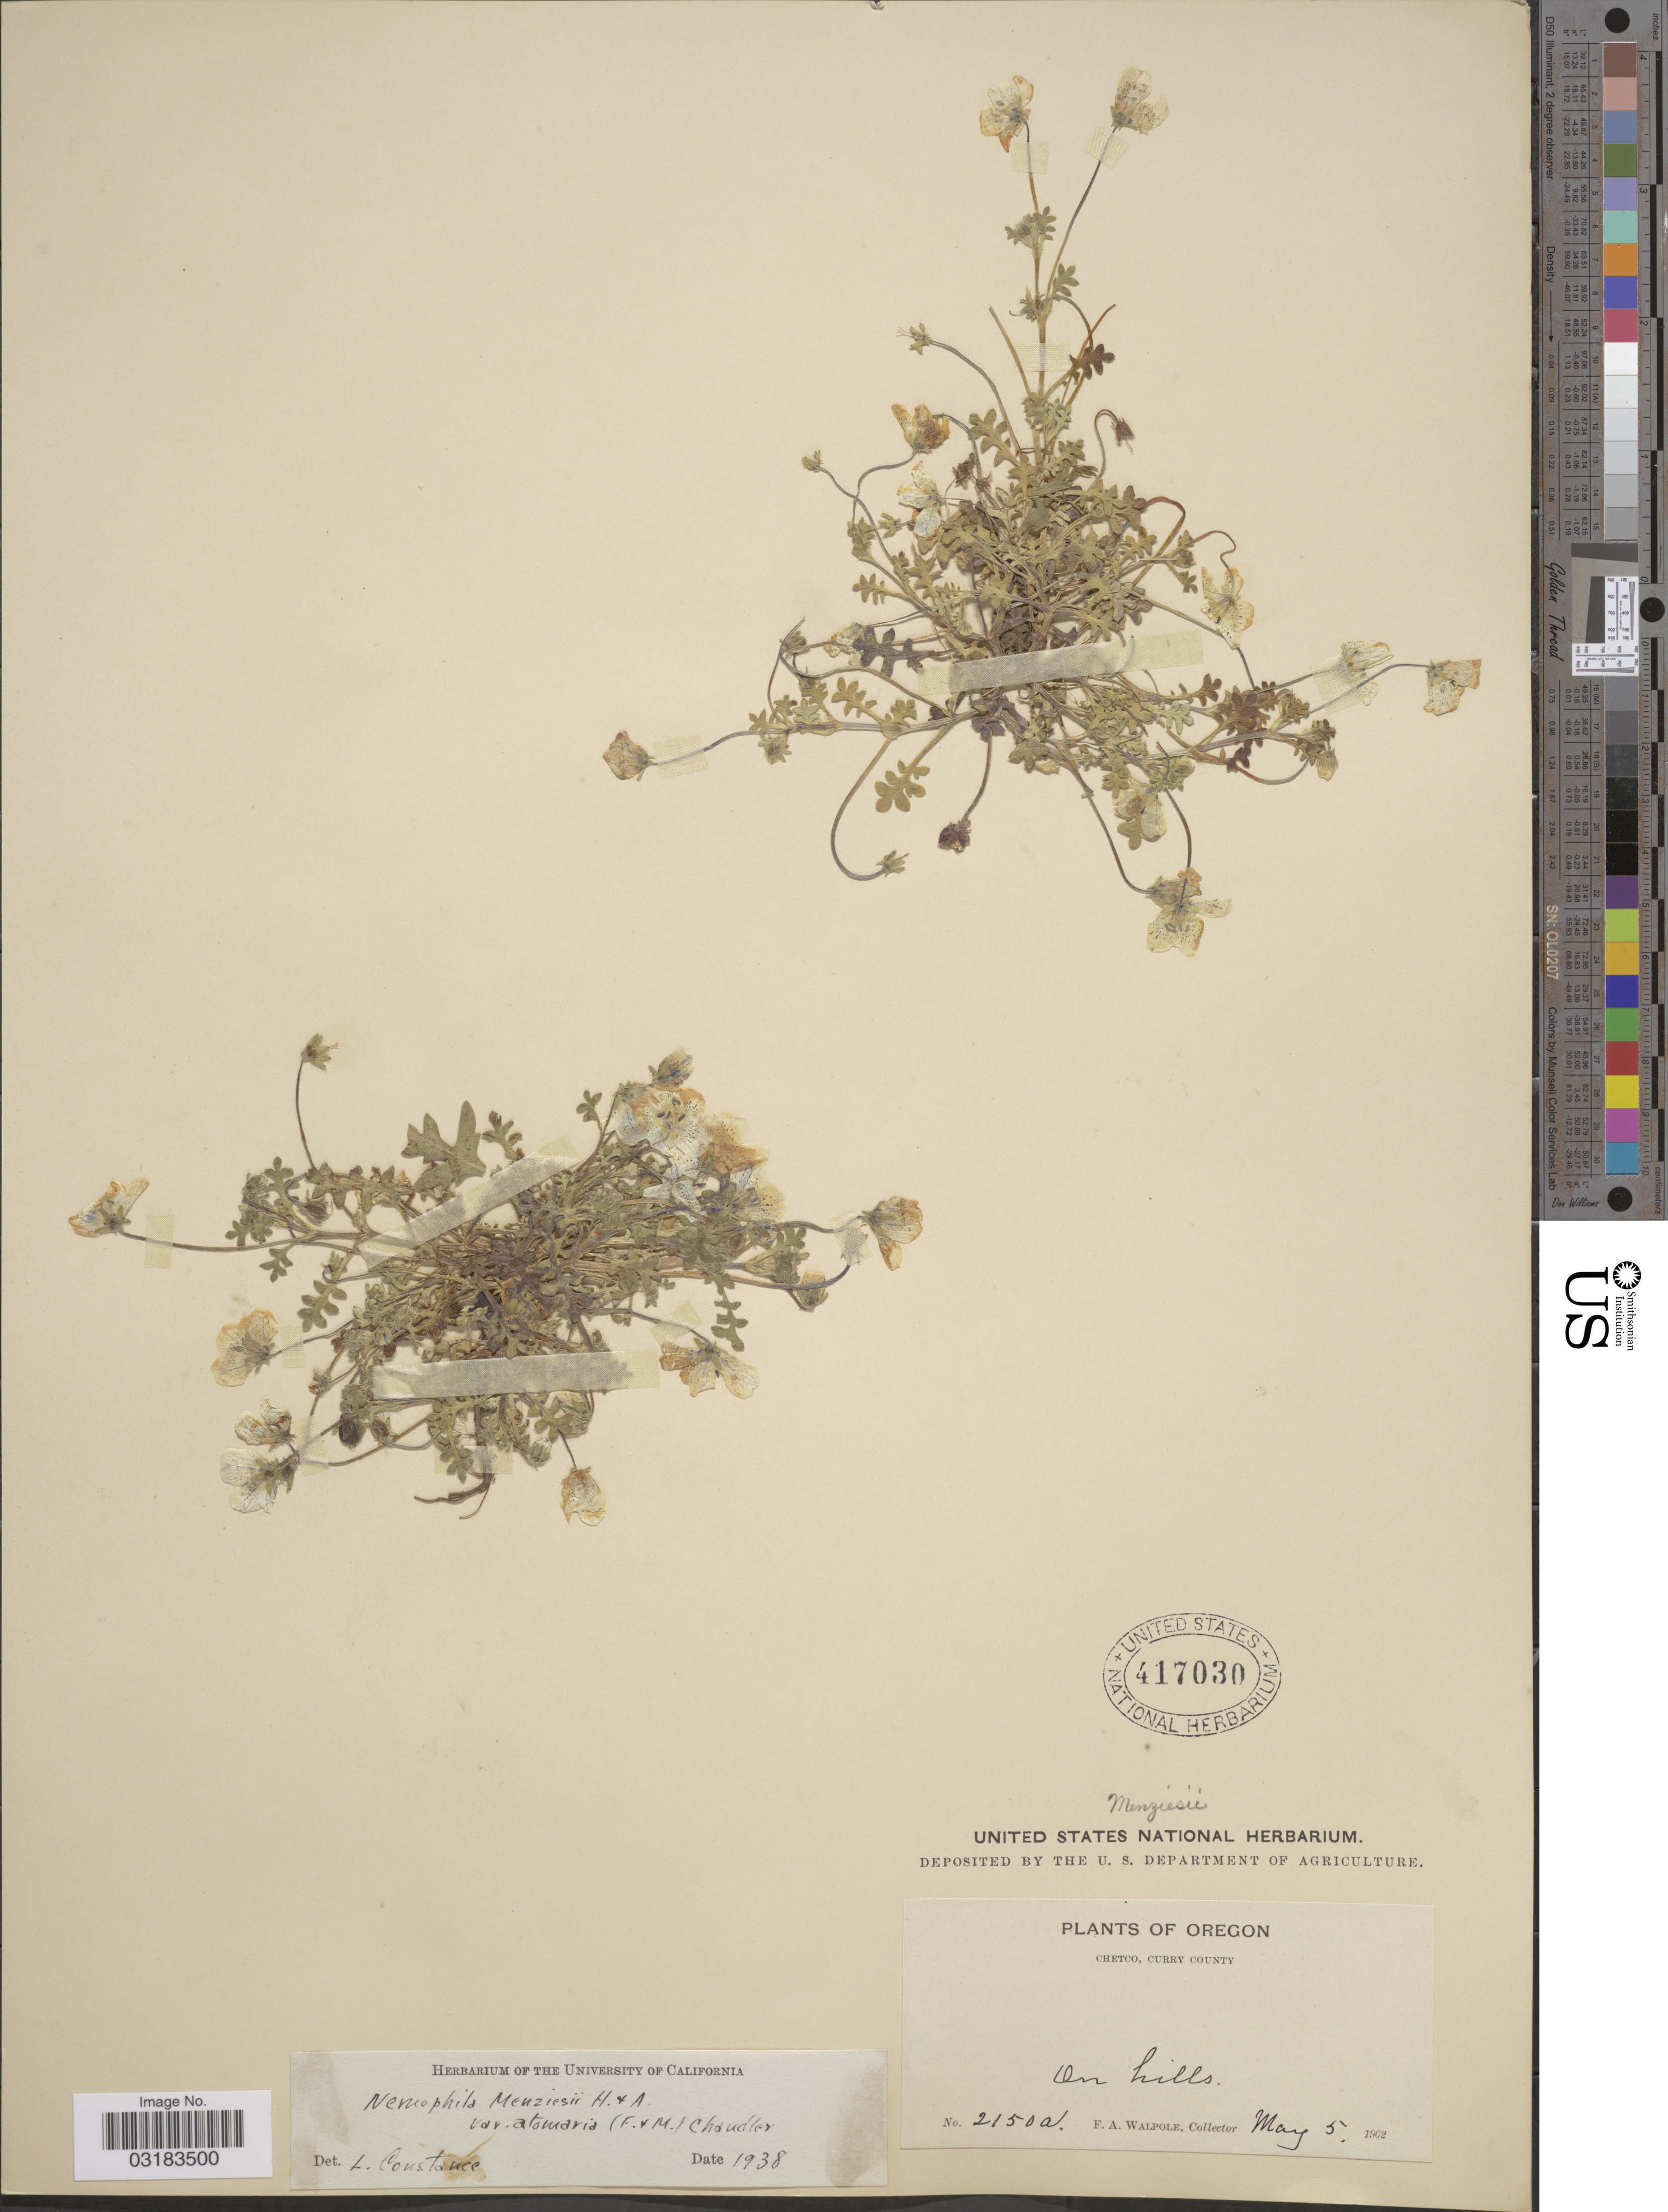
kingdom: Plantae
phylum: Tracheophyta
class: Magnoliopsida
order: Boraginales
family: Hydrophyllaceae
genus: Nemophila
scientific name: Nemophila menziesii var. atomaria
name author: (Fisch. & C.A. Mey.) H.P. Chandler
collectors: F. Walpole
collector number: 2150a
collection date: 1902-05-05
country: United States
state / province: Oregon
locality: Chetco, Curry County.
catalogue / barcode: US 417030